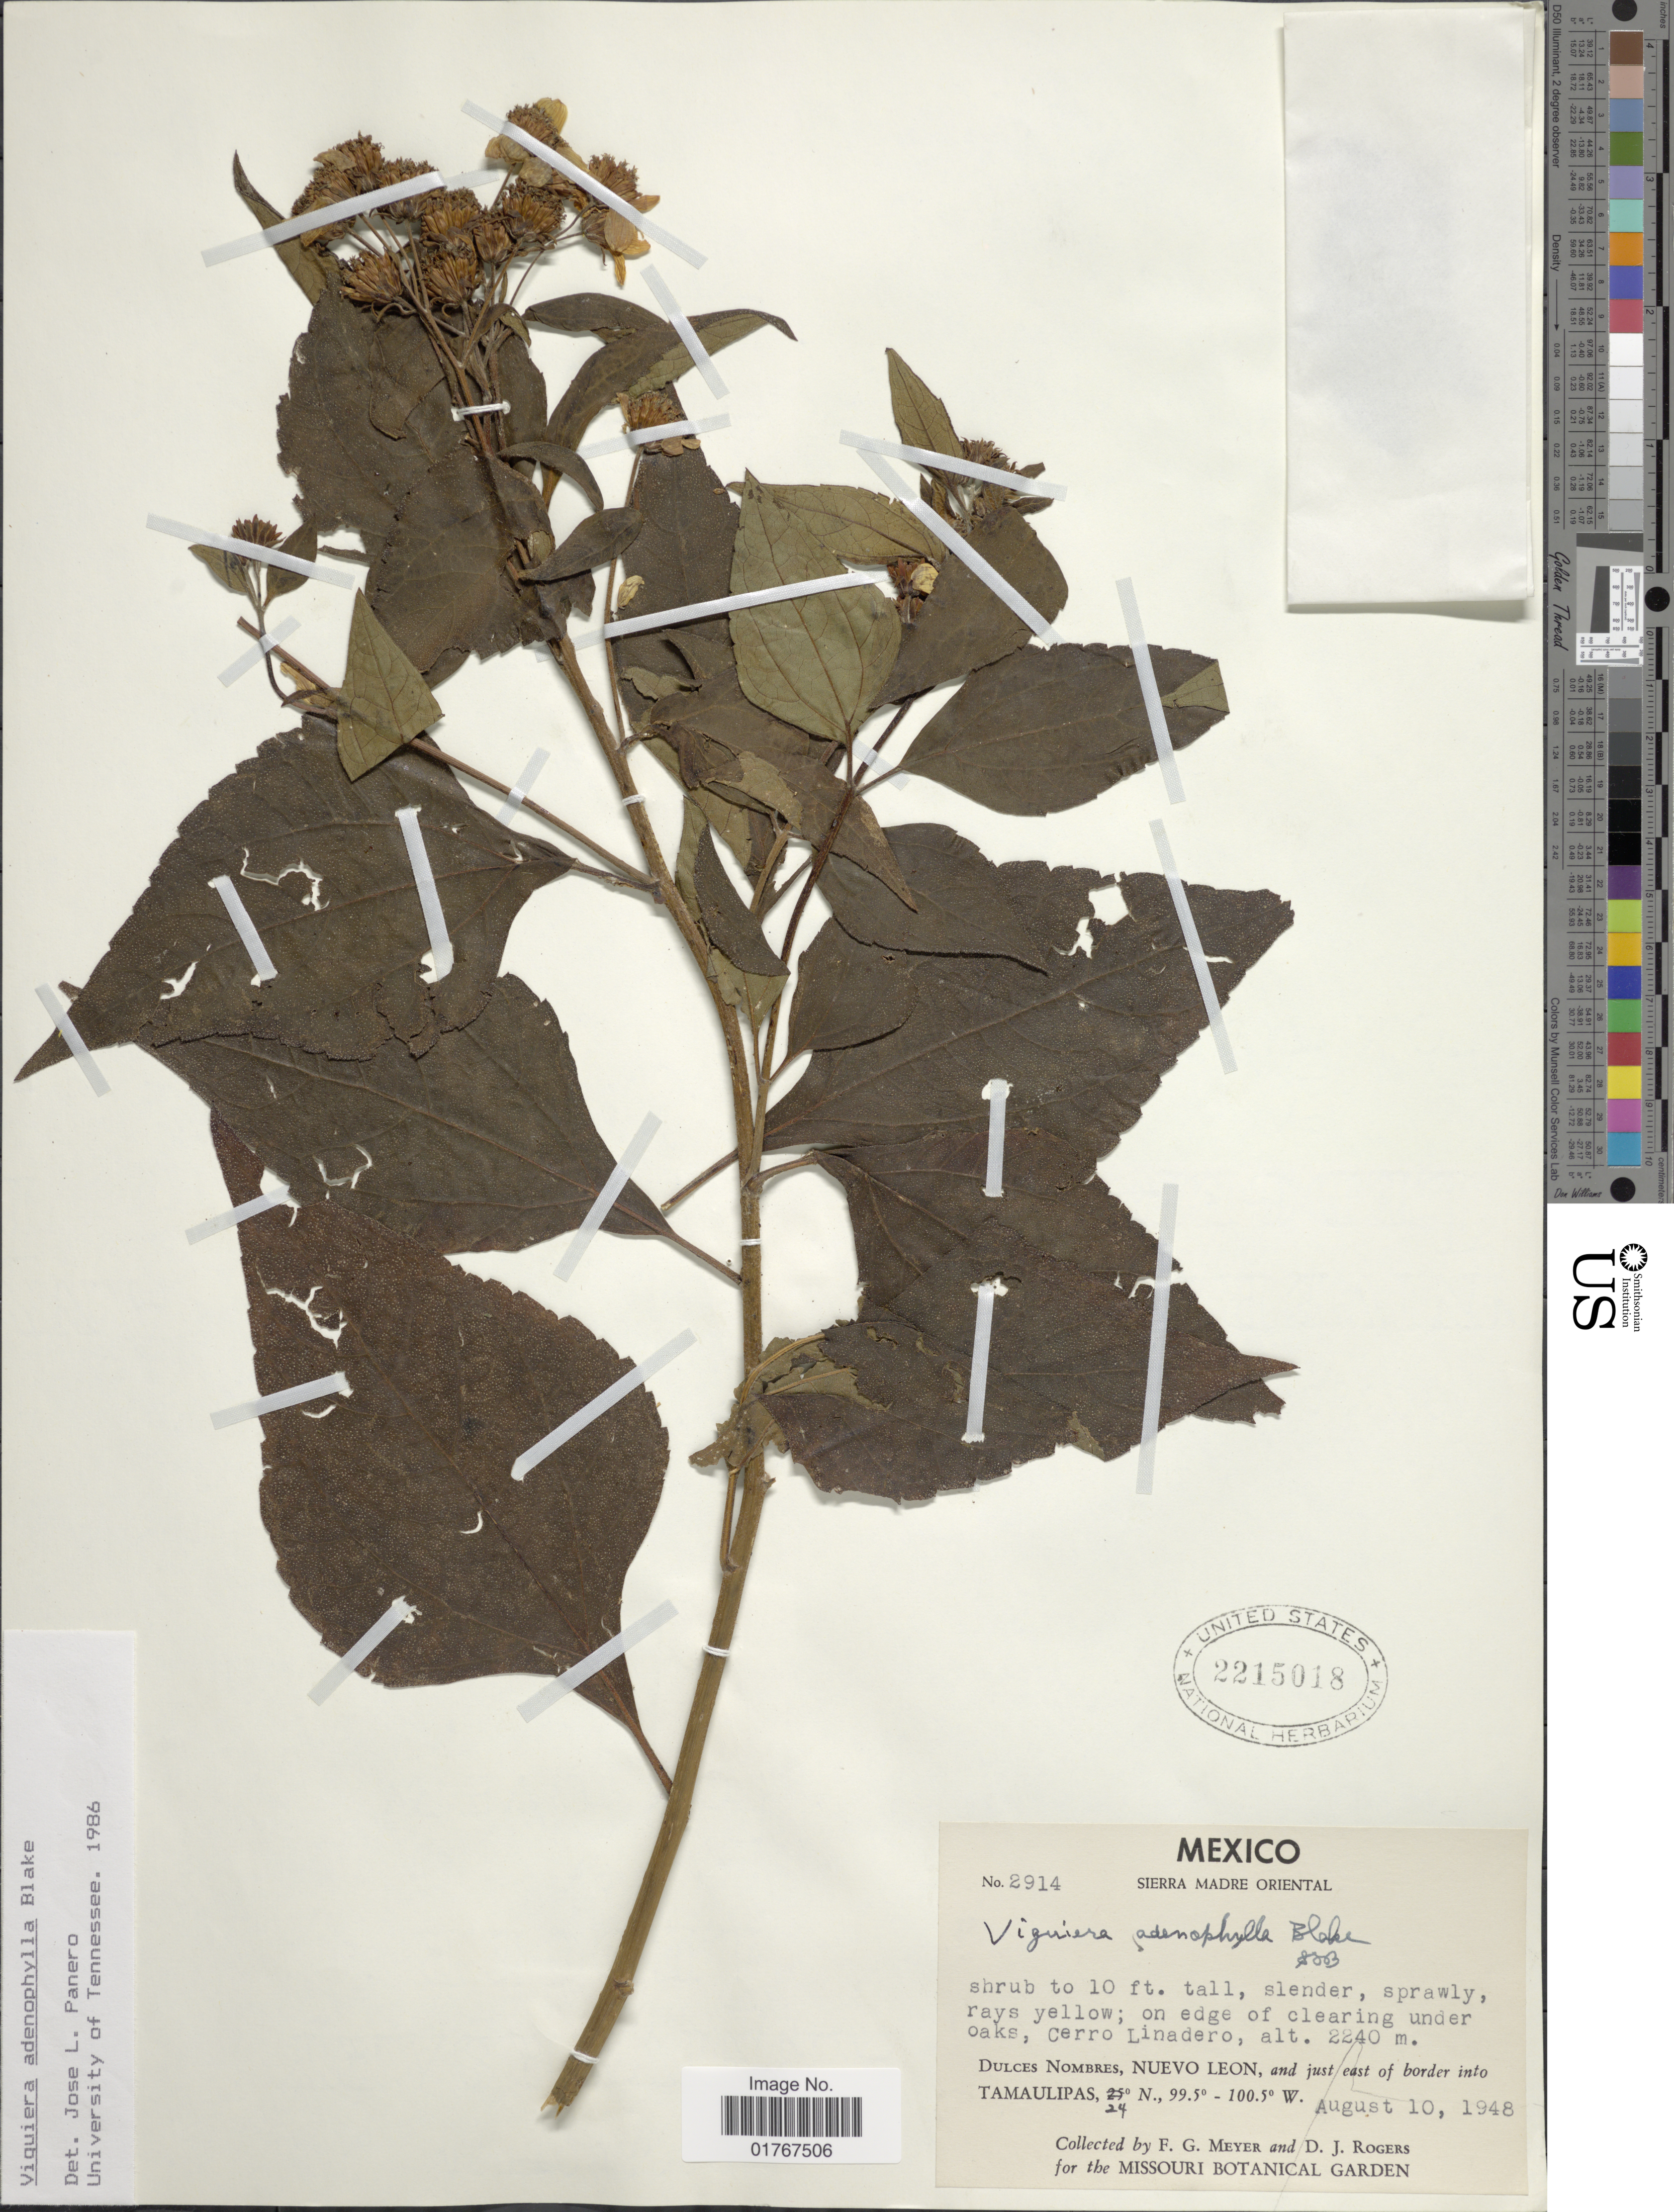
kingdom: Plantae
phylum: Tracheophyta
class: Magnoliopsida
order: Asterales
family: Asteraceae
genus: Viguiera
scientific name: Viguiera adenophylla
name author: S.F. Blake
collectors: F. G. Meyer & D. J. Rogers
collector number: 2914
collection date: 1948-08-10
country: Mexico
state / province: Nuevo León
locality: Sierra Madre Oriental, on edge of clearing under oaks, Cerro Linadero, Dulces Nombres, Nuevo Leon, and just east of border into Tamaulipas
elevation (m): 2240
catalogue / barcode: US 2215018